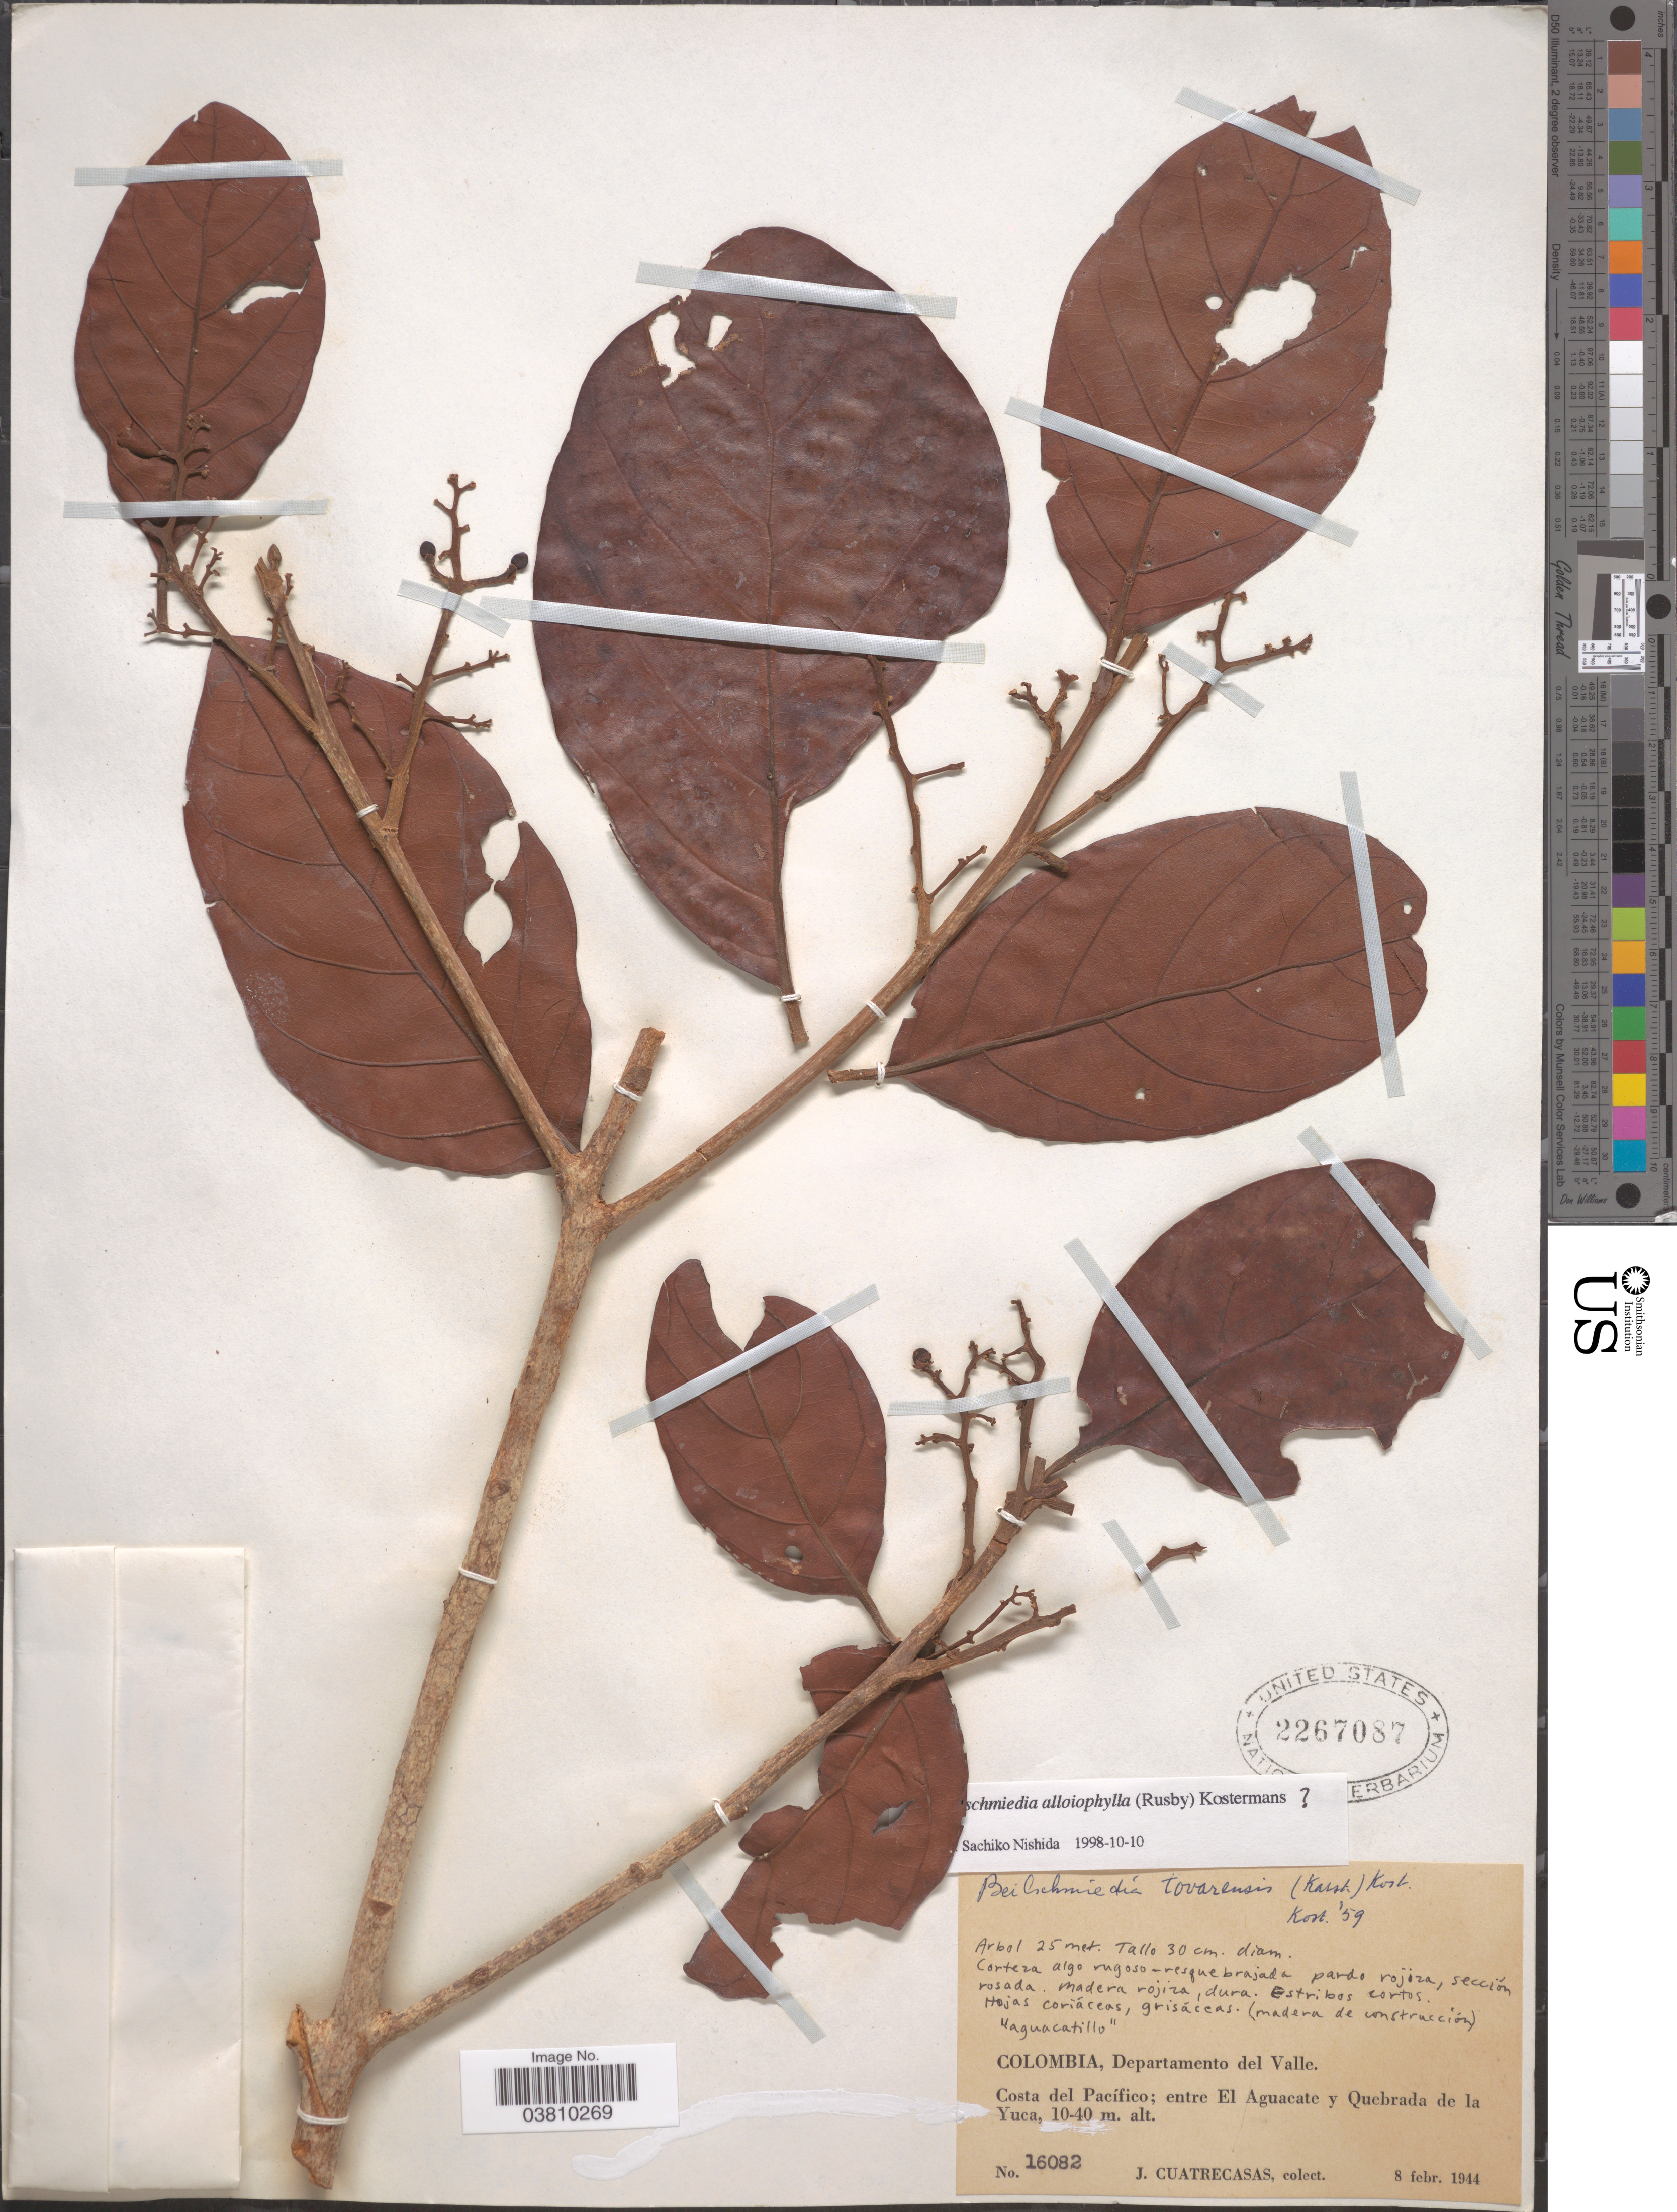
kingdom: Plantae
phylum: Tracheophyta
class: Magnoliopsida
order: Laurales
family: Lauraceae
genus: Beilschmiedia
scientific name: Beilschmiedia alloiophylla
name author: (Rusby) Kosterm.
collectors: J. Cuatrecasas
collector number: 16082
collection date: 1944-02-08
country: Colombia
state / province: Valle del Cauca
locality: Departamento del Valle. Costa del Pacífico; entre El Aguacate y Quebrada de la Yuca.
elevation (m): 10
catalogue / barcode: US 2267087